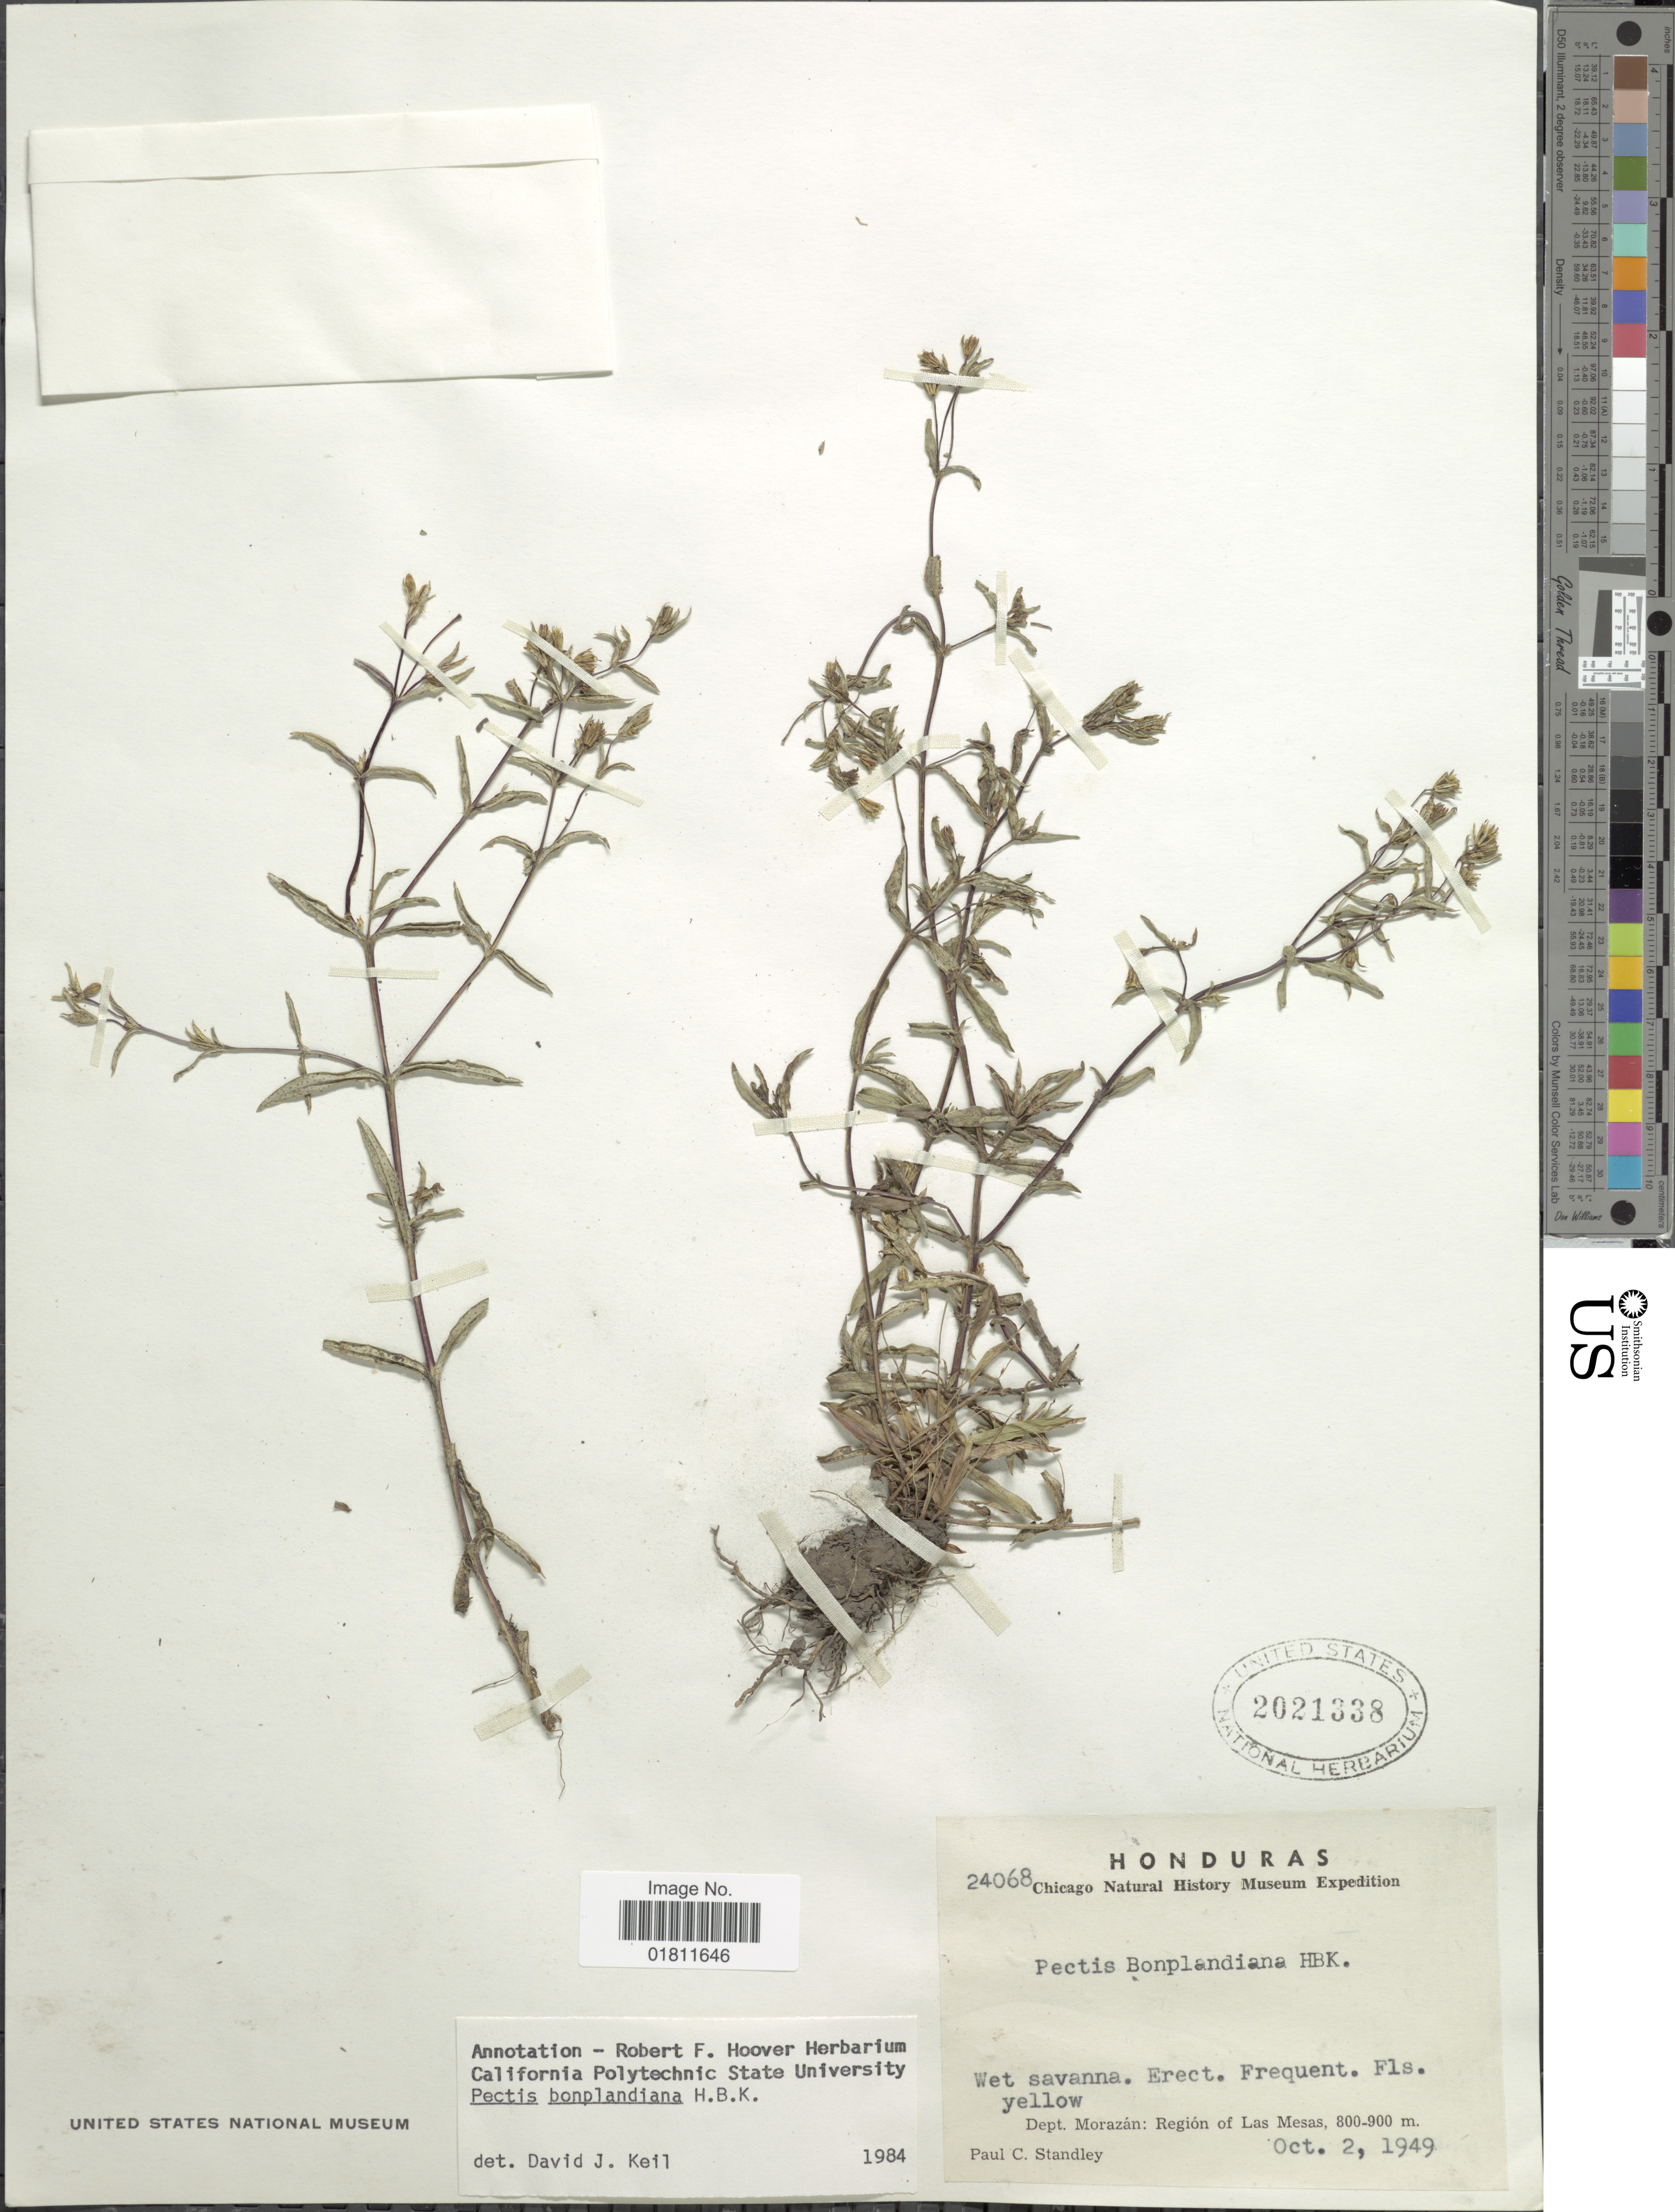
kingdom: Plantae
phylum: Tracheophyta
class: Magnoliopsida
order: Asterales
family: Asteraceae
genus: Pectis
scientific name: Pectis bonplandiana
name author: Kunth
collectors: P. C. Standley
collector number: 24068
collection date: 1949-10-02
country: Honduras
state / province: Fco. Morazán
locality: Wet savanna, Dept. Morazan: Region of Las Mesas.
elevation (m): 800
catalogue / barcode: US 2021338